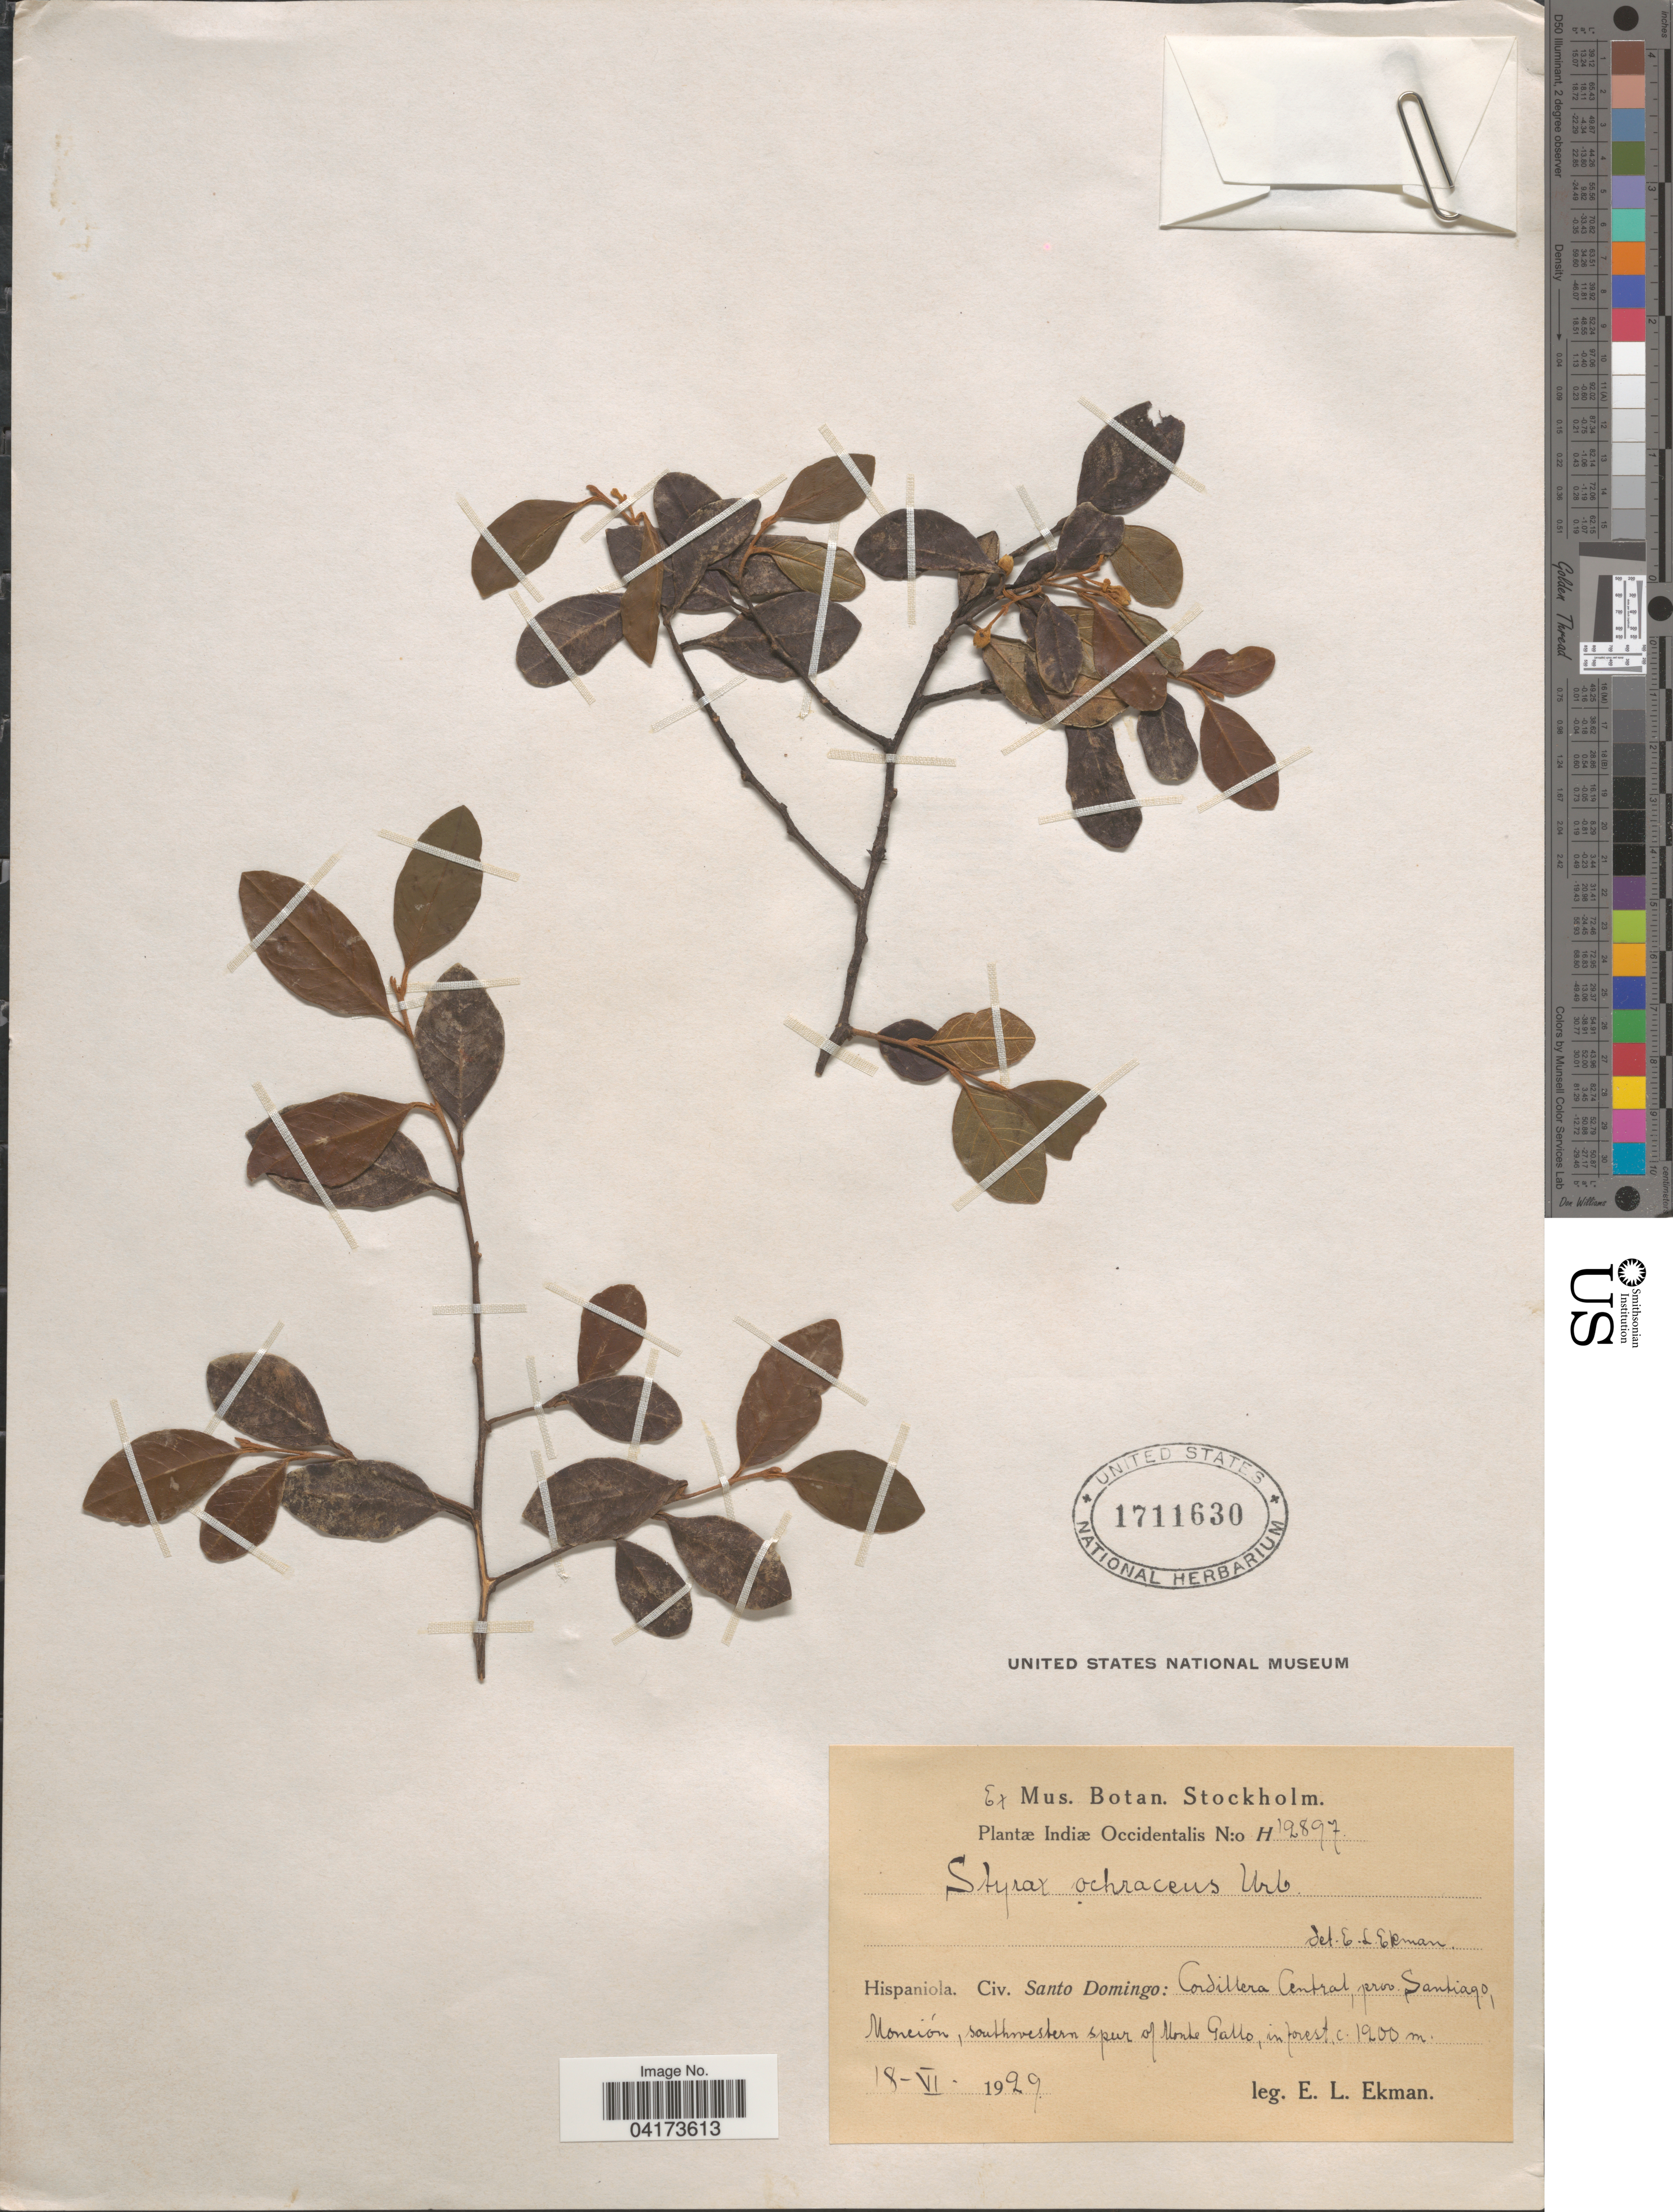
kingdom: Plantae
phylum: Tracheophyta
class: Magnoliopsida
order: Ericales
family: Styracaceae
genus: Styrax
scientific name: Styrax ochraceus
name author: Urb.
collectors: E. L. Ekman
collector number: H12897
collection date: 1929-06-18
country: Dominican Republic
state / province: Santiago Rodríguez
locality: Indiæ Occidentalis. Hispaniola. Civ. Santo Domingo: Cordillera Central, prov. Santiago, Moncion, southwestern spur of Monte Gallo, in forest.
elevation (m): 1200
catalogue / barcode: US 1711630